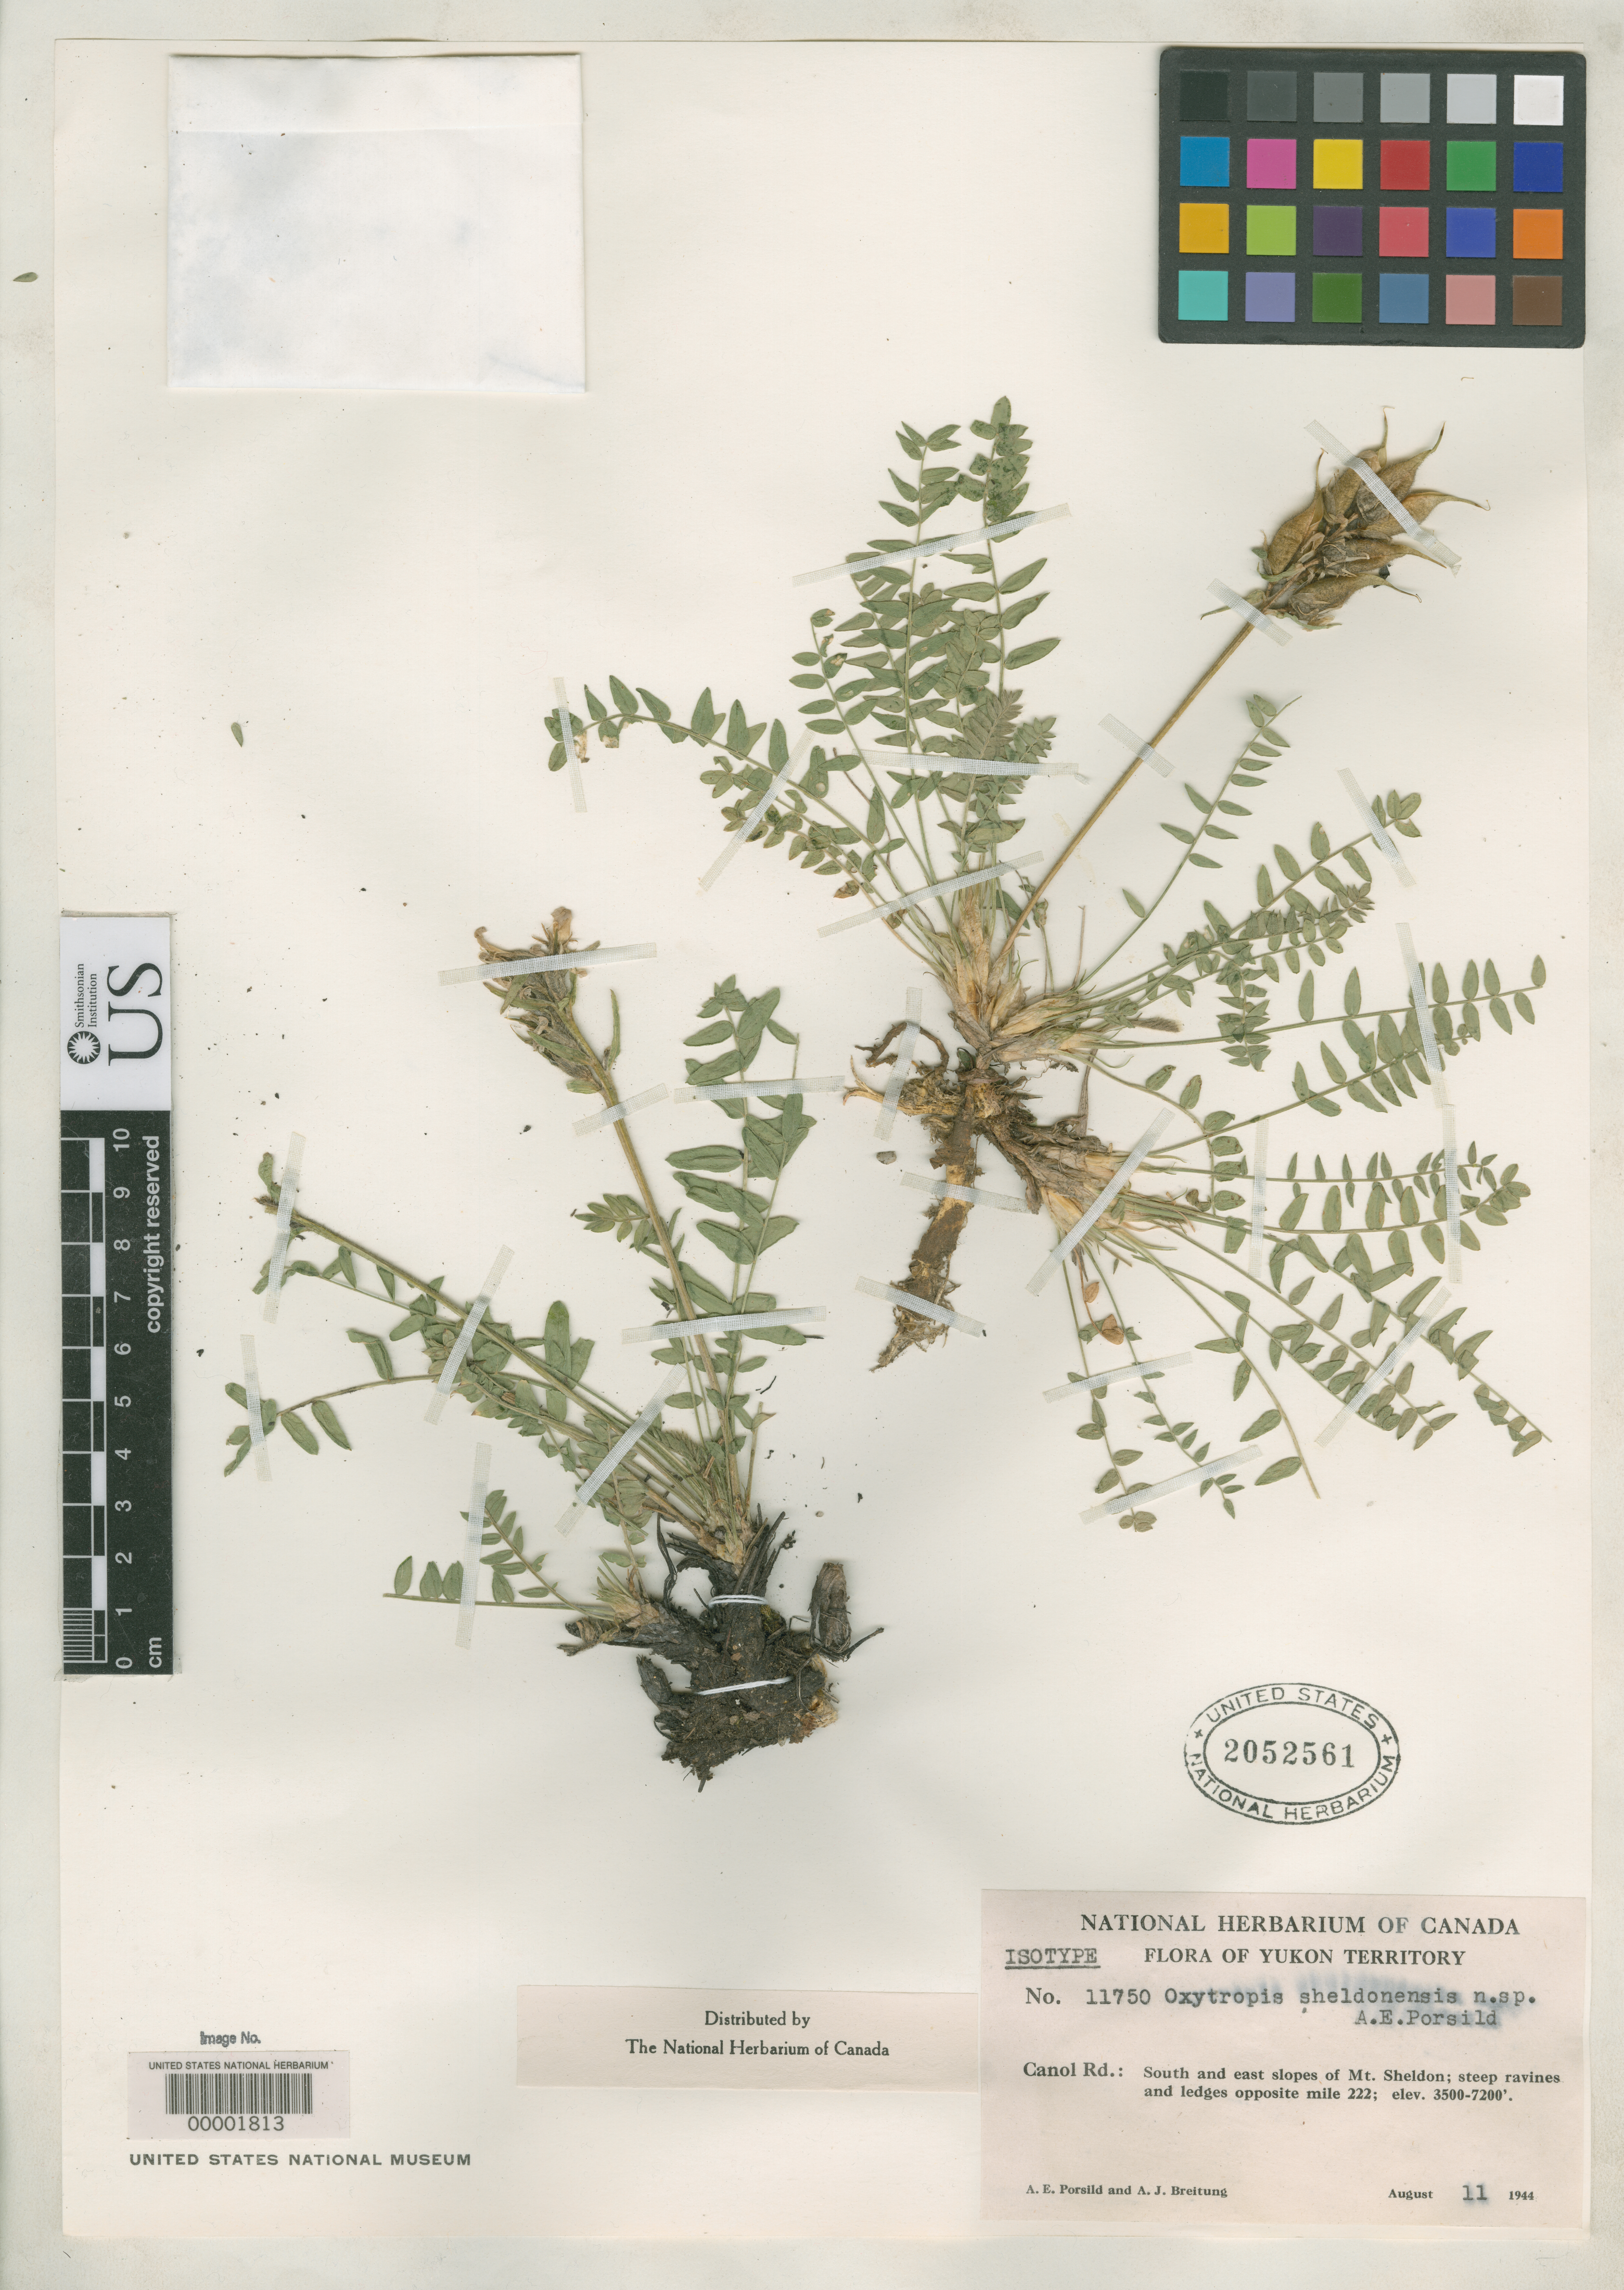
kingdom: Plantae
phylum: Tracheophyta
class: Magnoliopsida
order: Fabales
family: Fabaceae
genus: Oxytropis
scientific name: Oxytropis sheldonensis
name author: A.E. Porsild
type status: Isotype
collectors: A. E. Porsild & A. J. Breitung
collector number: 11750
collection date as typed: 11 Aug 1944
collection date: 1944-08-11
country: Canada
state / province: Yukon Territory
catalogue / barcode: US 2052561